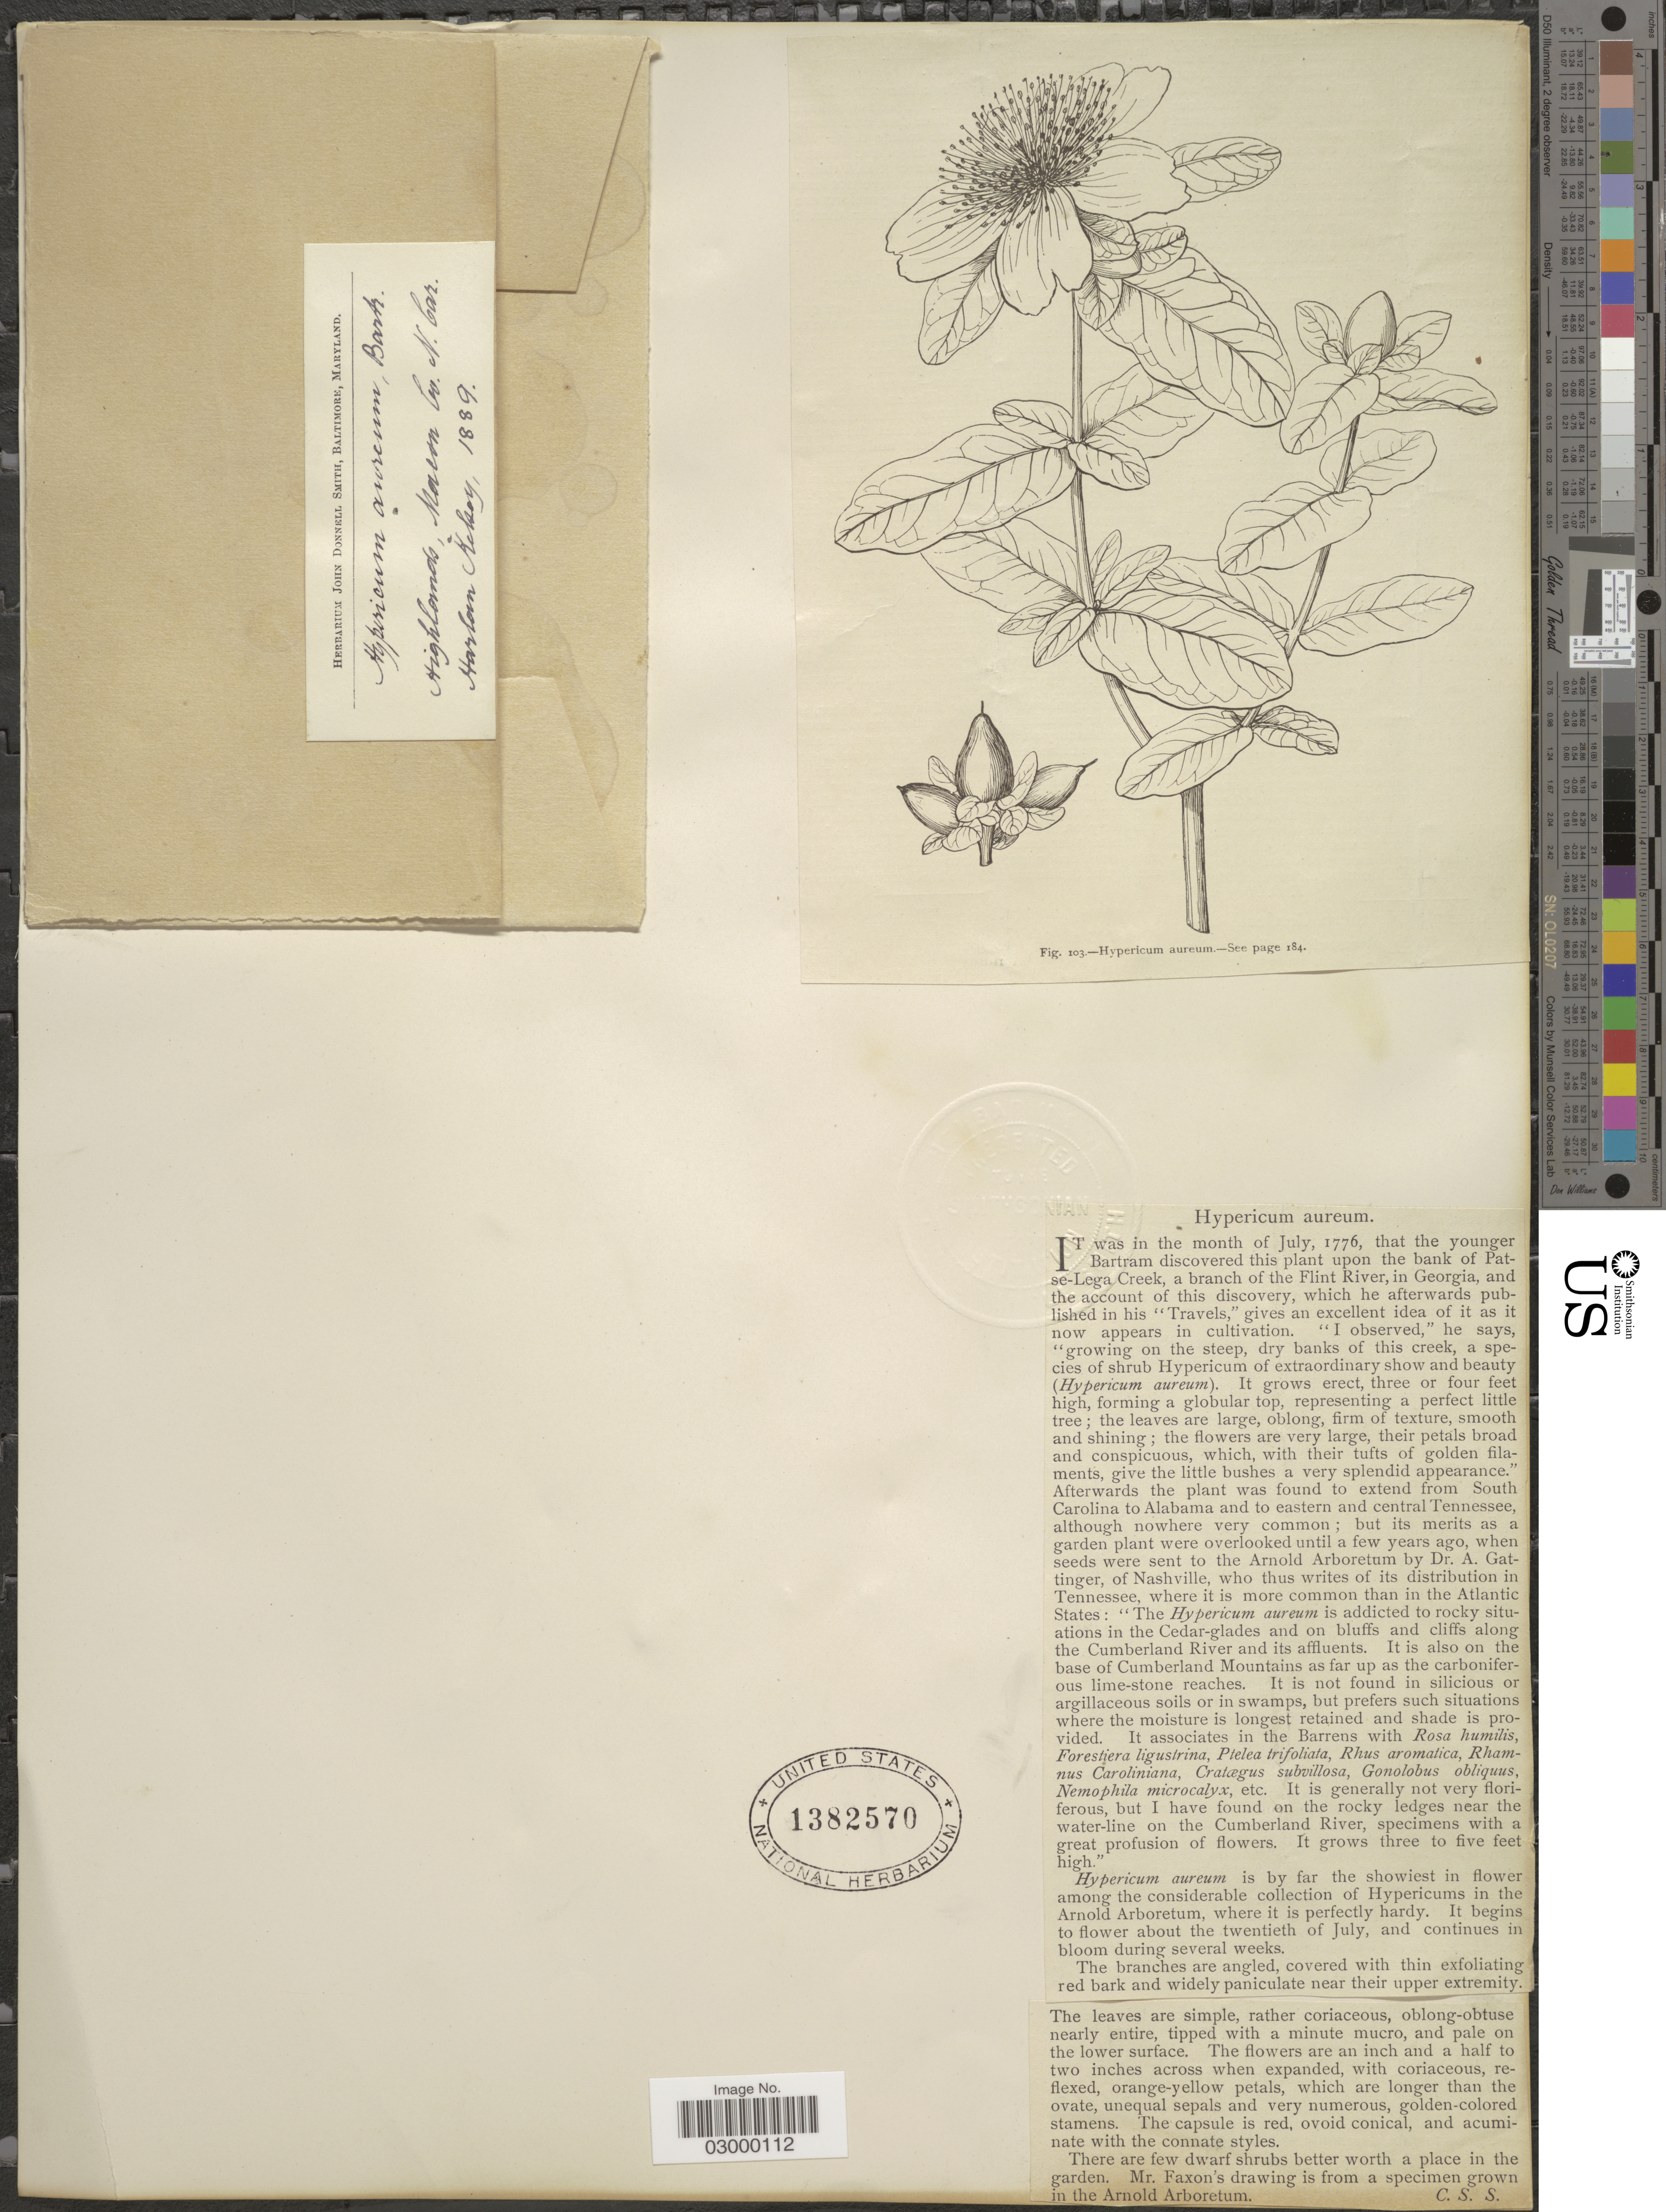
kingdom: Plantae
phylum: Tracheophyta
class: Magnoliopsida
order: Malpighiales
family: Hypericaceae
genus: Hypericum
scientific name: Hypericum aureum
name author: Lour.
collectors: H. Kelsey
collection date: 1889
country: United States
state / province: North Carolina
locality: Highlands, Macon Co.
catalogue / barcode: US 1382570